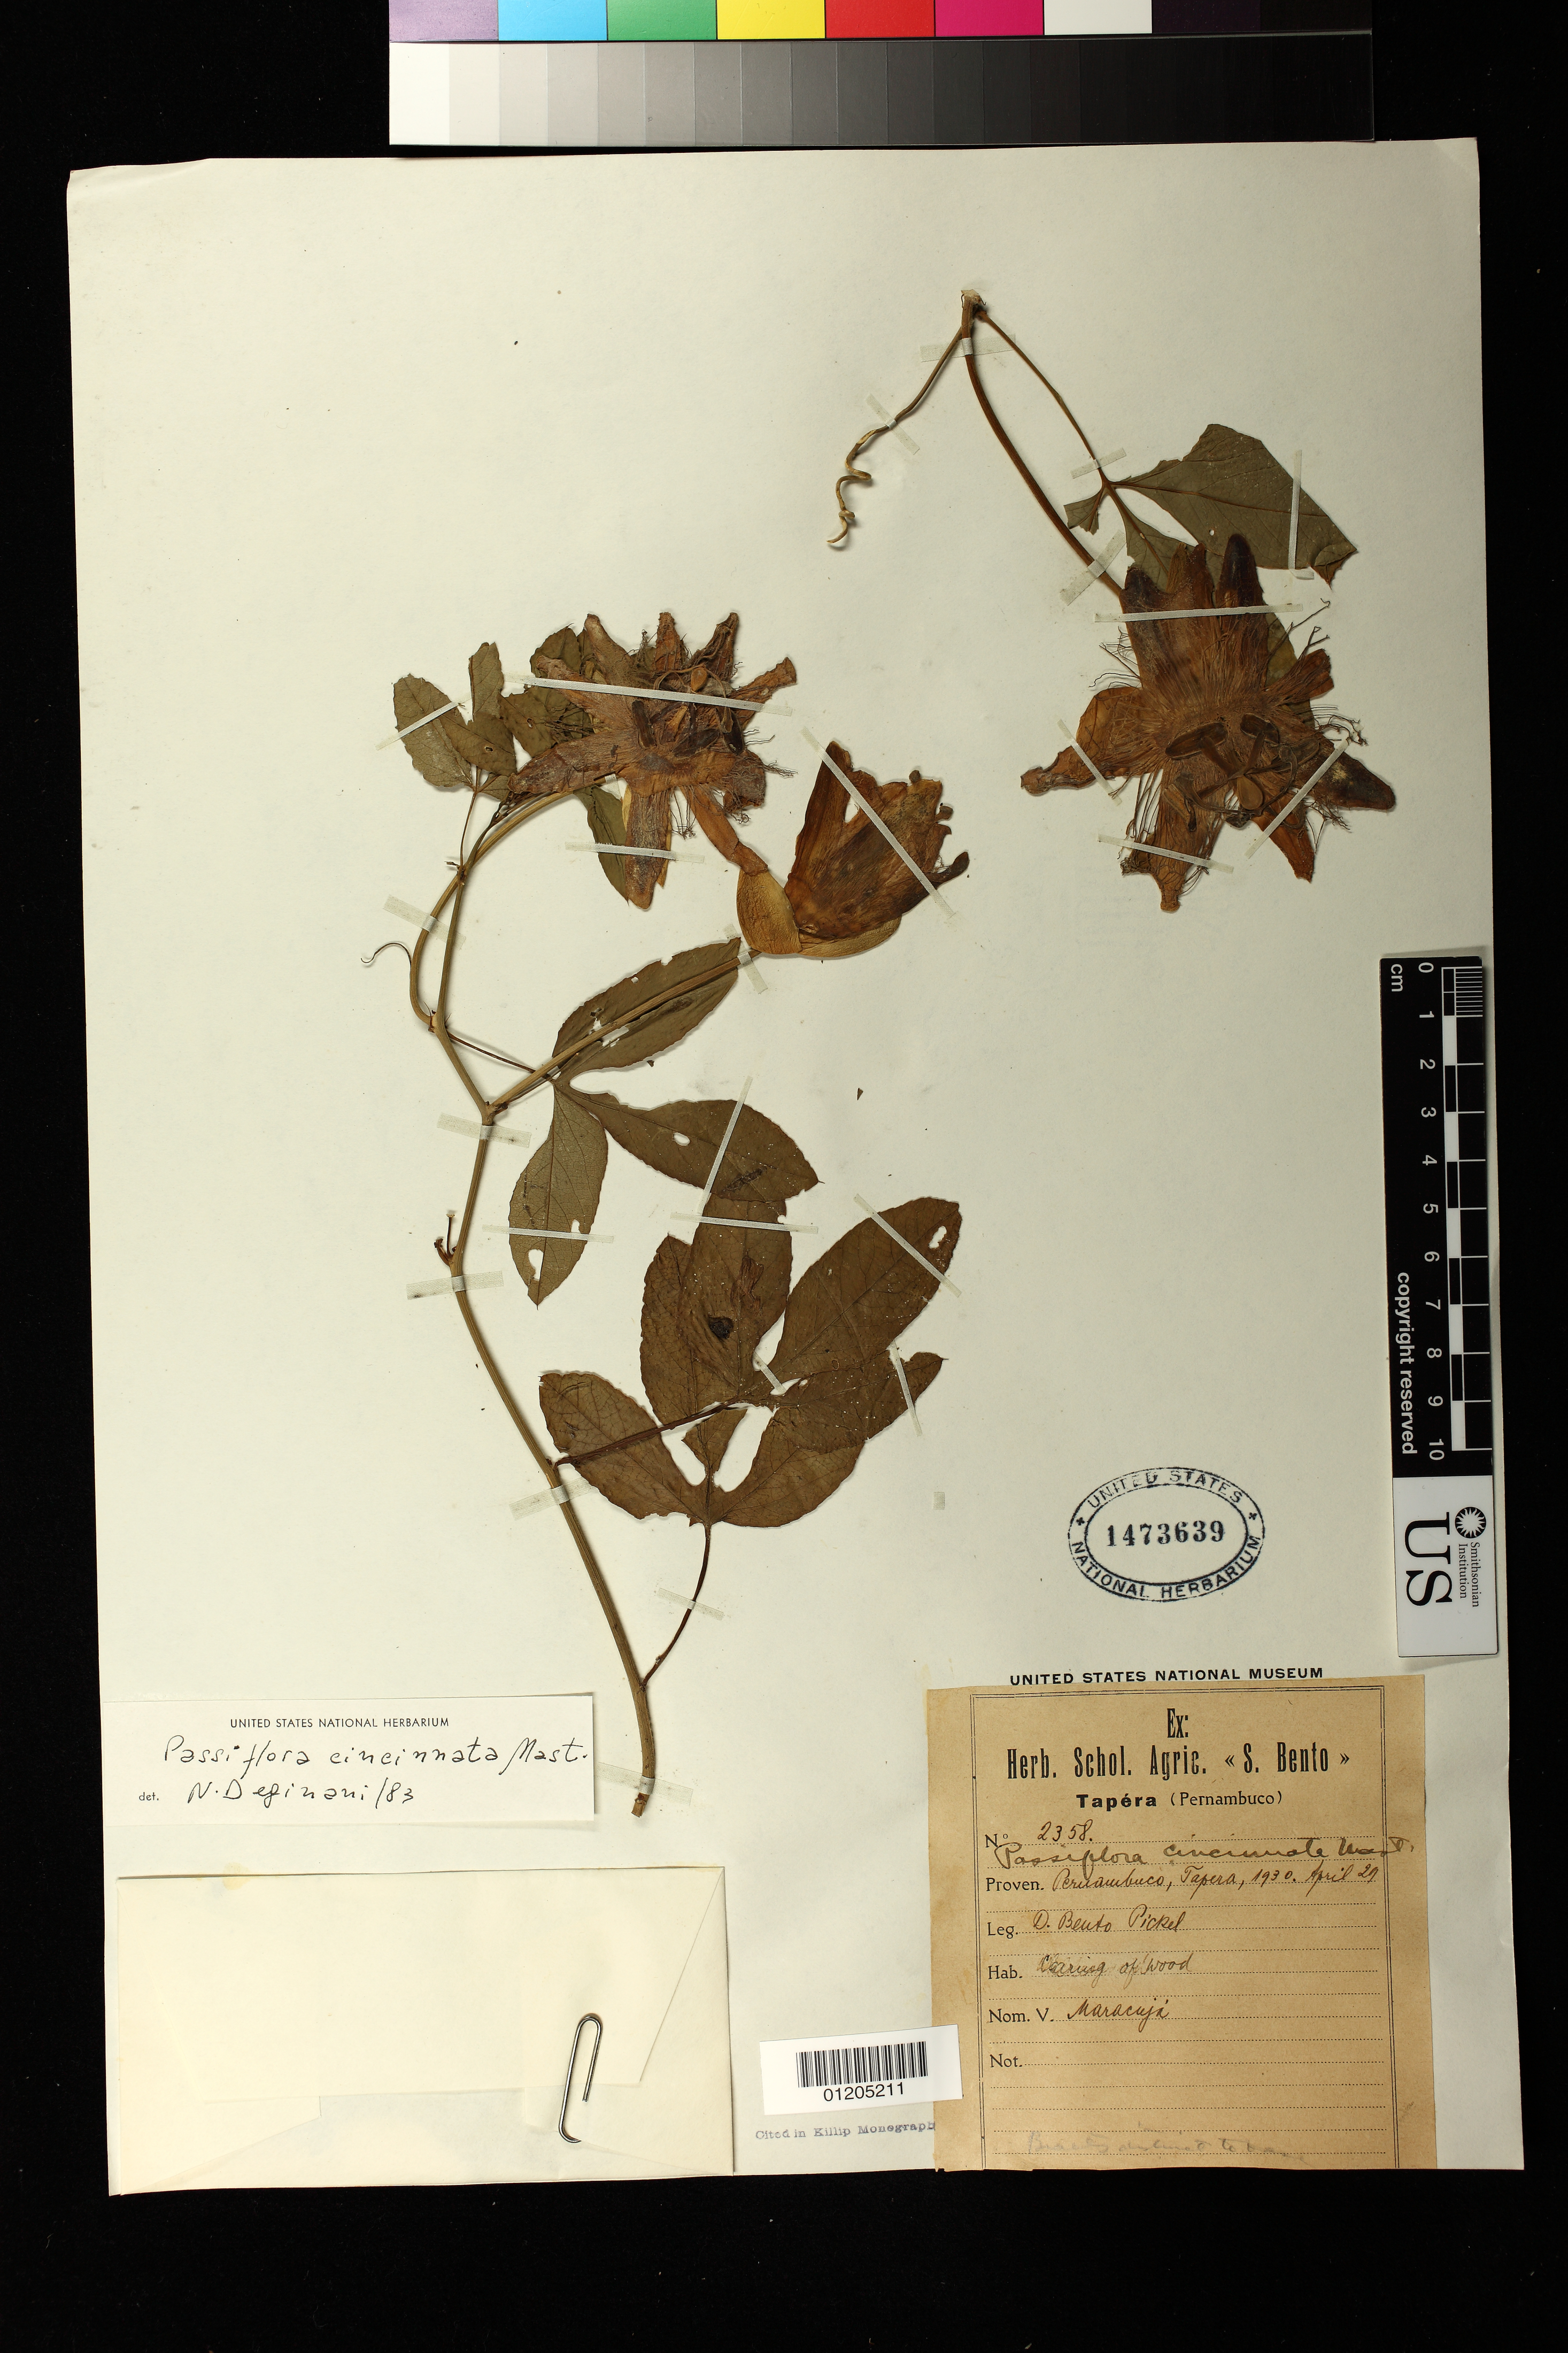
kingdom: Plantae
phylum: Tracheophyta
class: Magnoliopsida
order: Malpighiales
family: Passifloraceae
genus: Passiflora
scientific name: Passiflora cincinnata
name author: Mast.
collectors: B. J. Pickel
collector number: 2358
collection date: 1930-04-29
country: Brazil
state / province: Pernambuco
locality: Tapera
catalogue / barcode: US 1473639